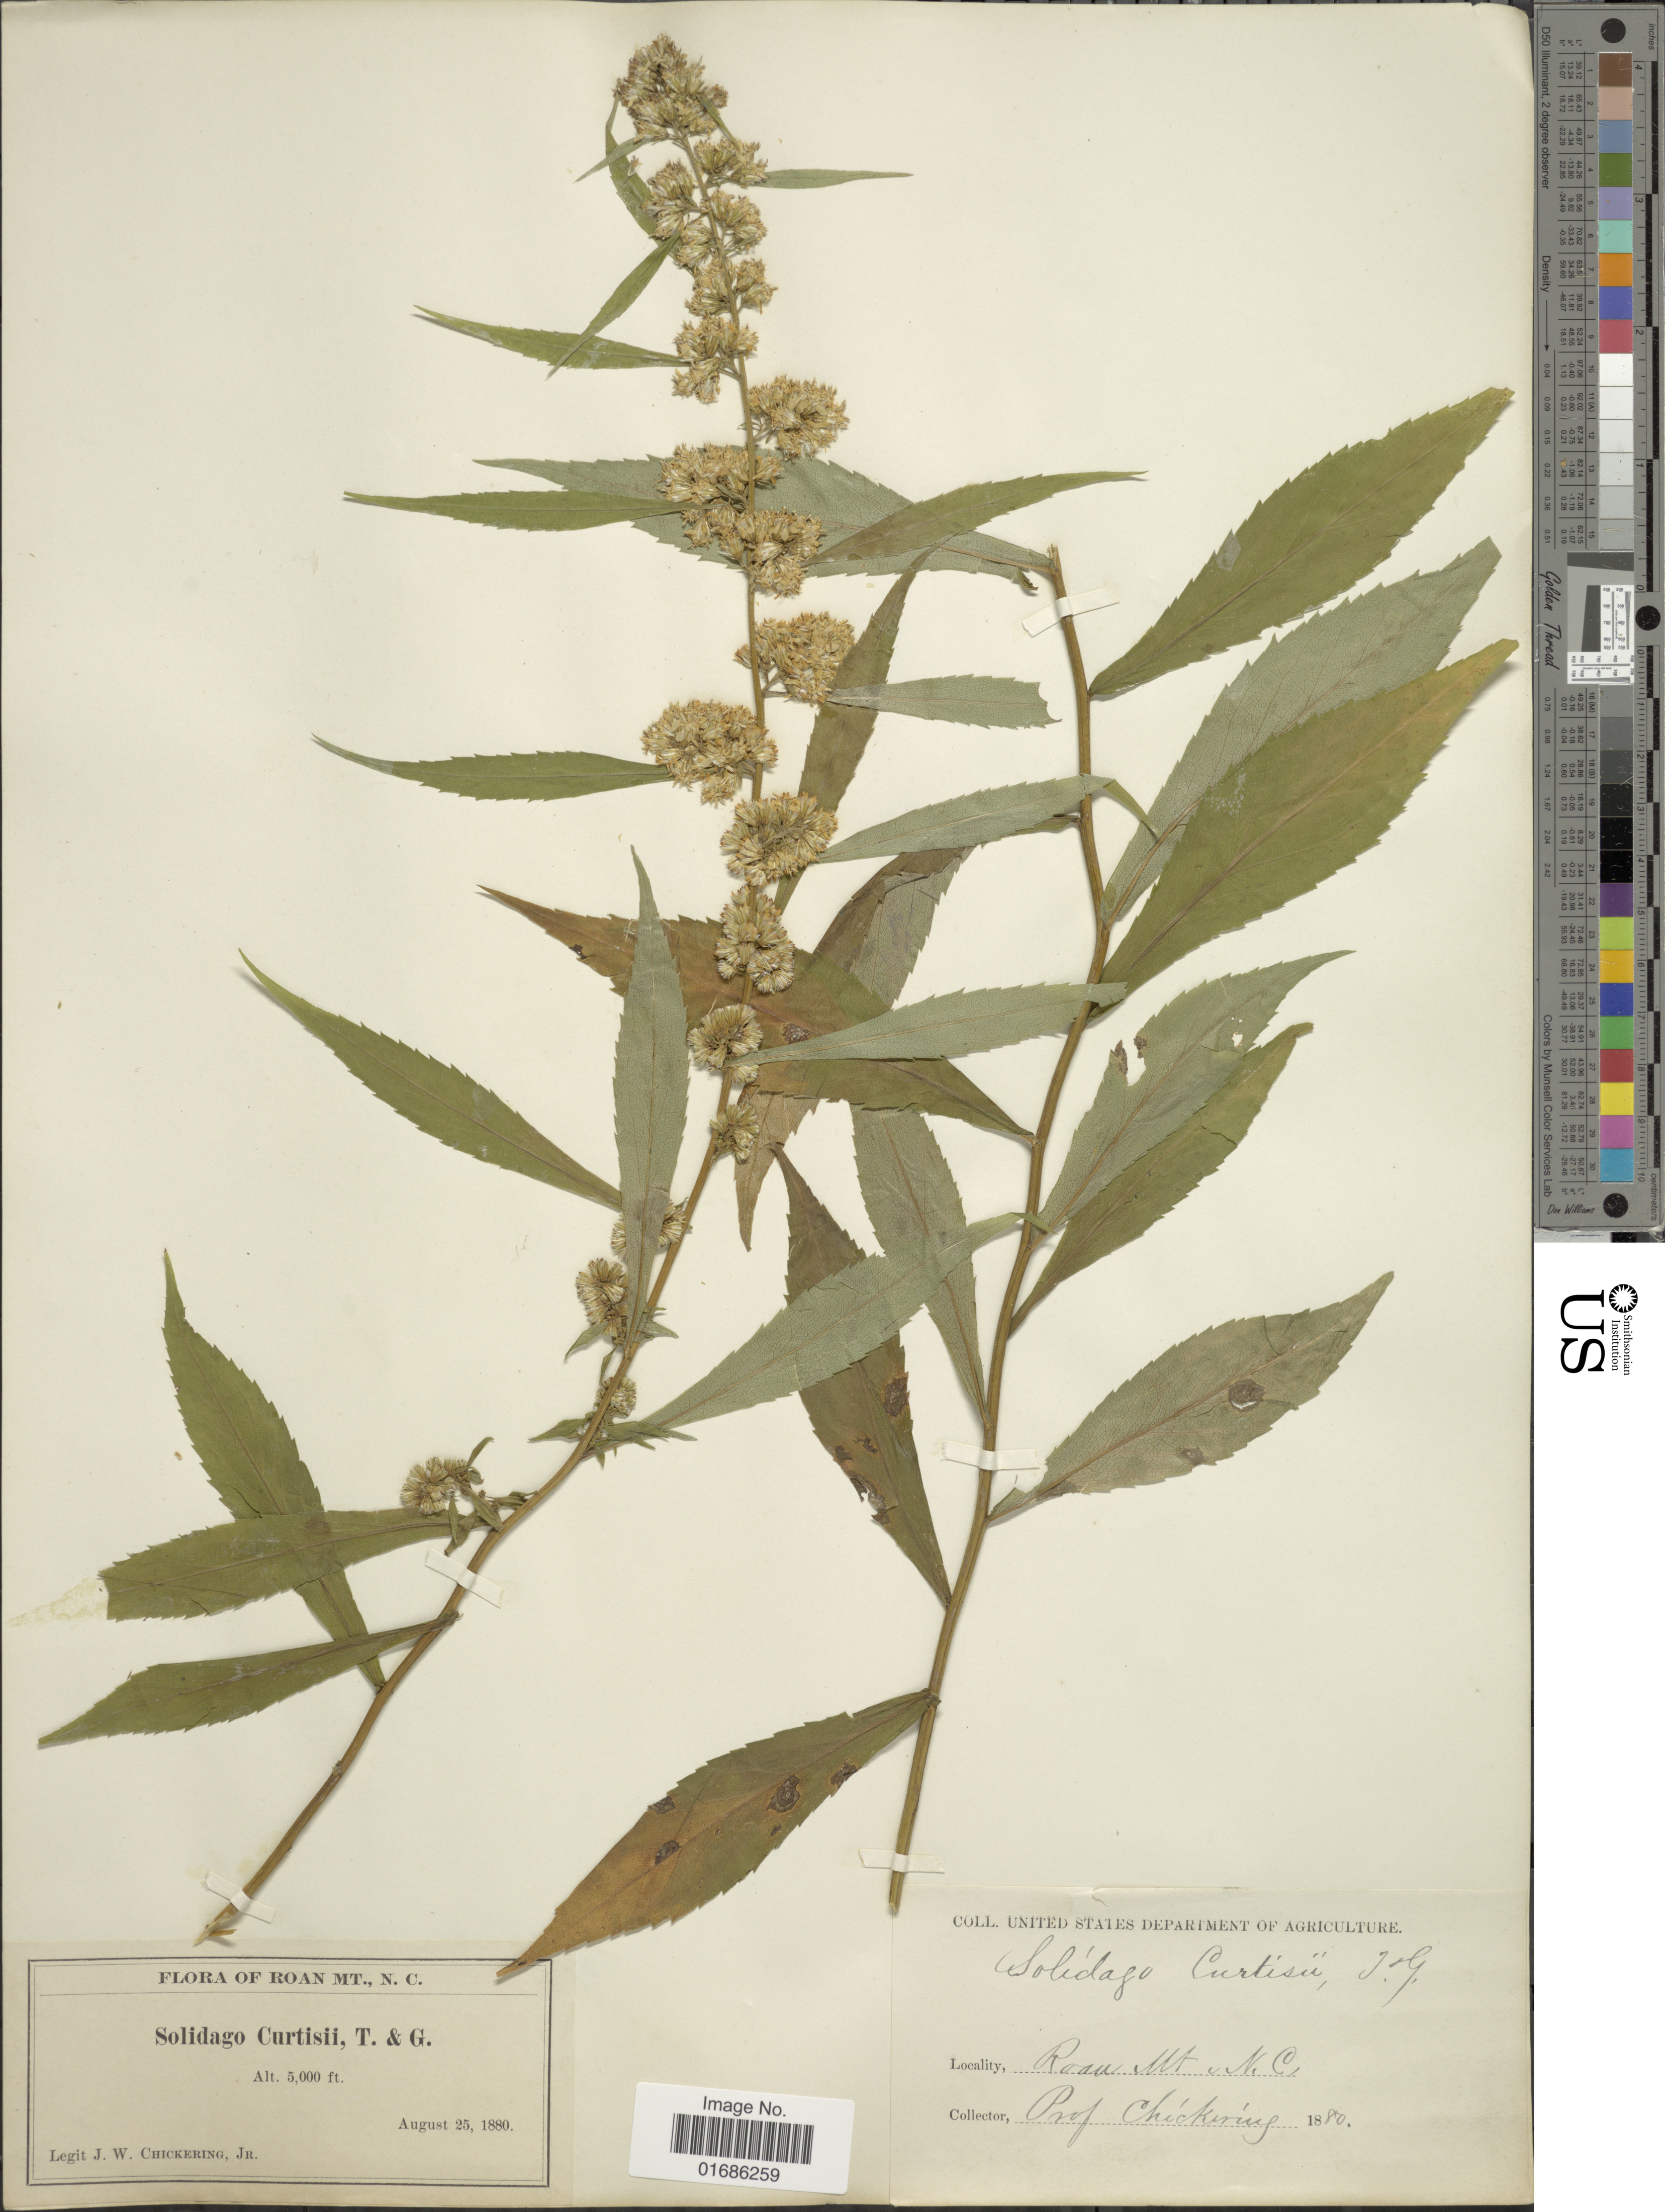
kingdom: Plantae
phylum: Tracheophyta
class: Magnoliopsida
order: Asterales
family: Asteraceae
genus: Solidago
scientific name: Solidago curtisii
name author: Torr. & A. Gray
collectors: J. W. Chickering Jr.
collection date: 1880-08-25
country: United States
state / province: North Carolina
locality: Roan Mt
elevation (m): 1524